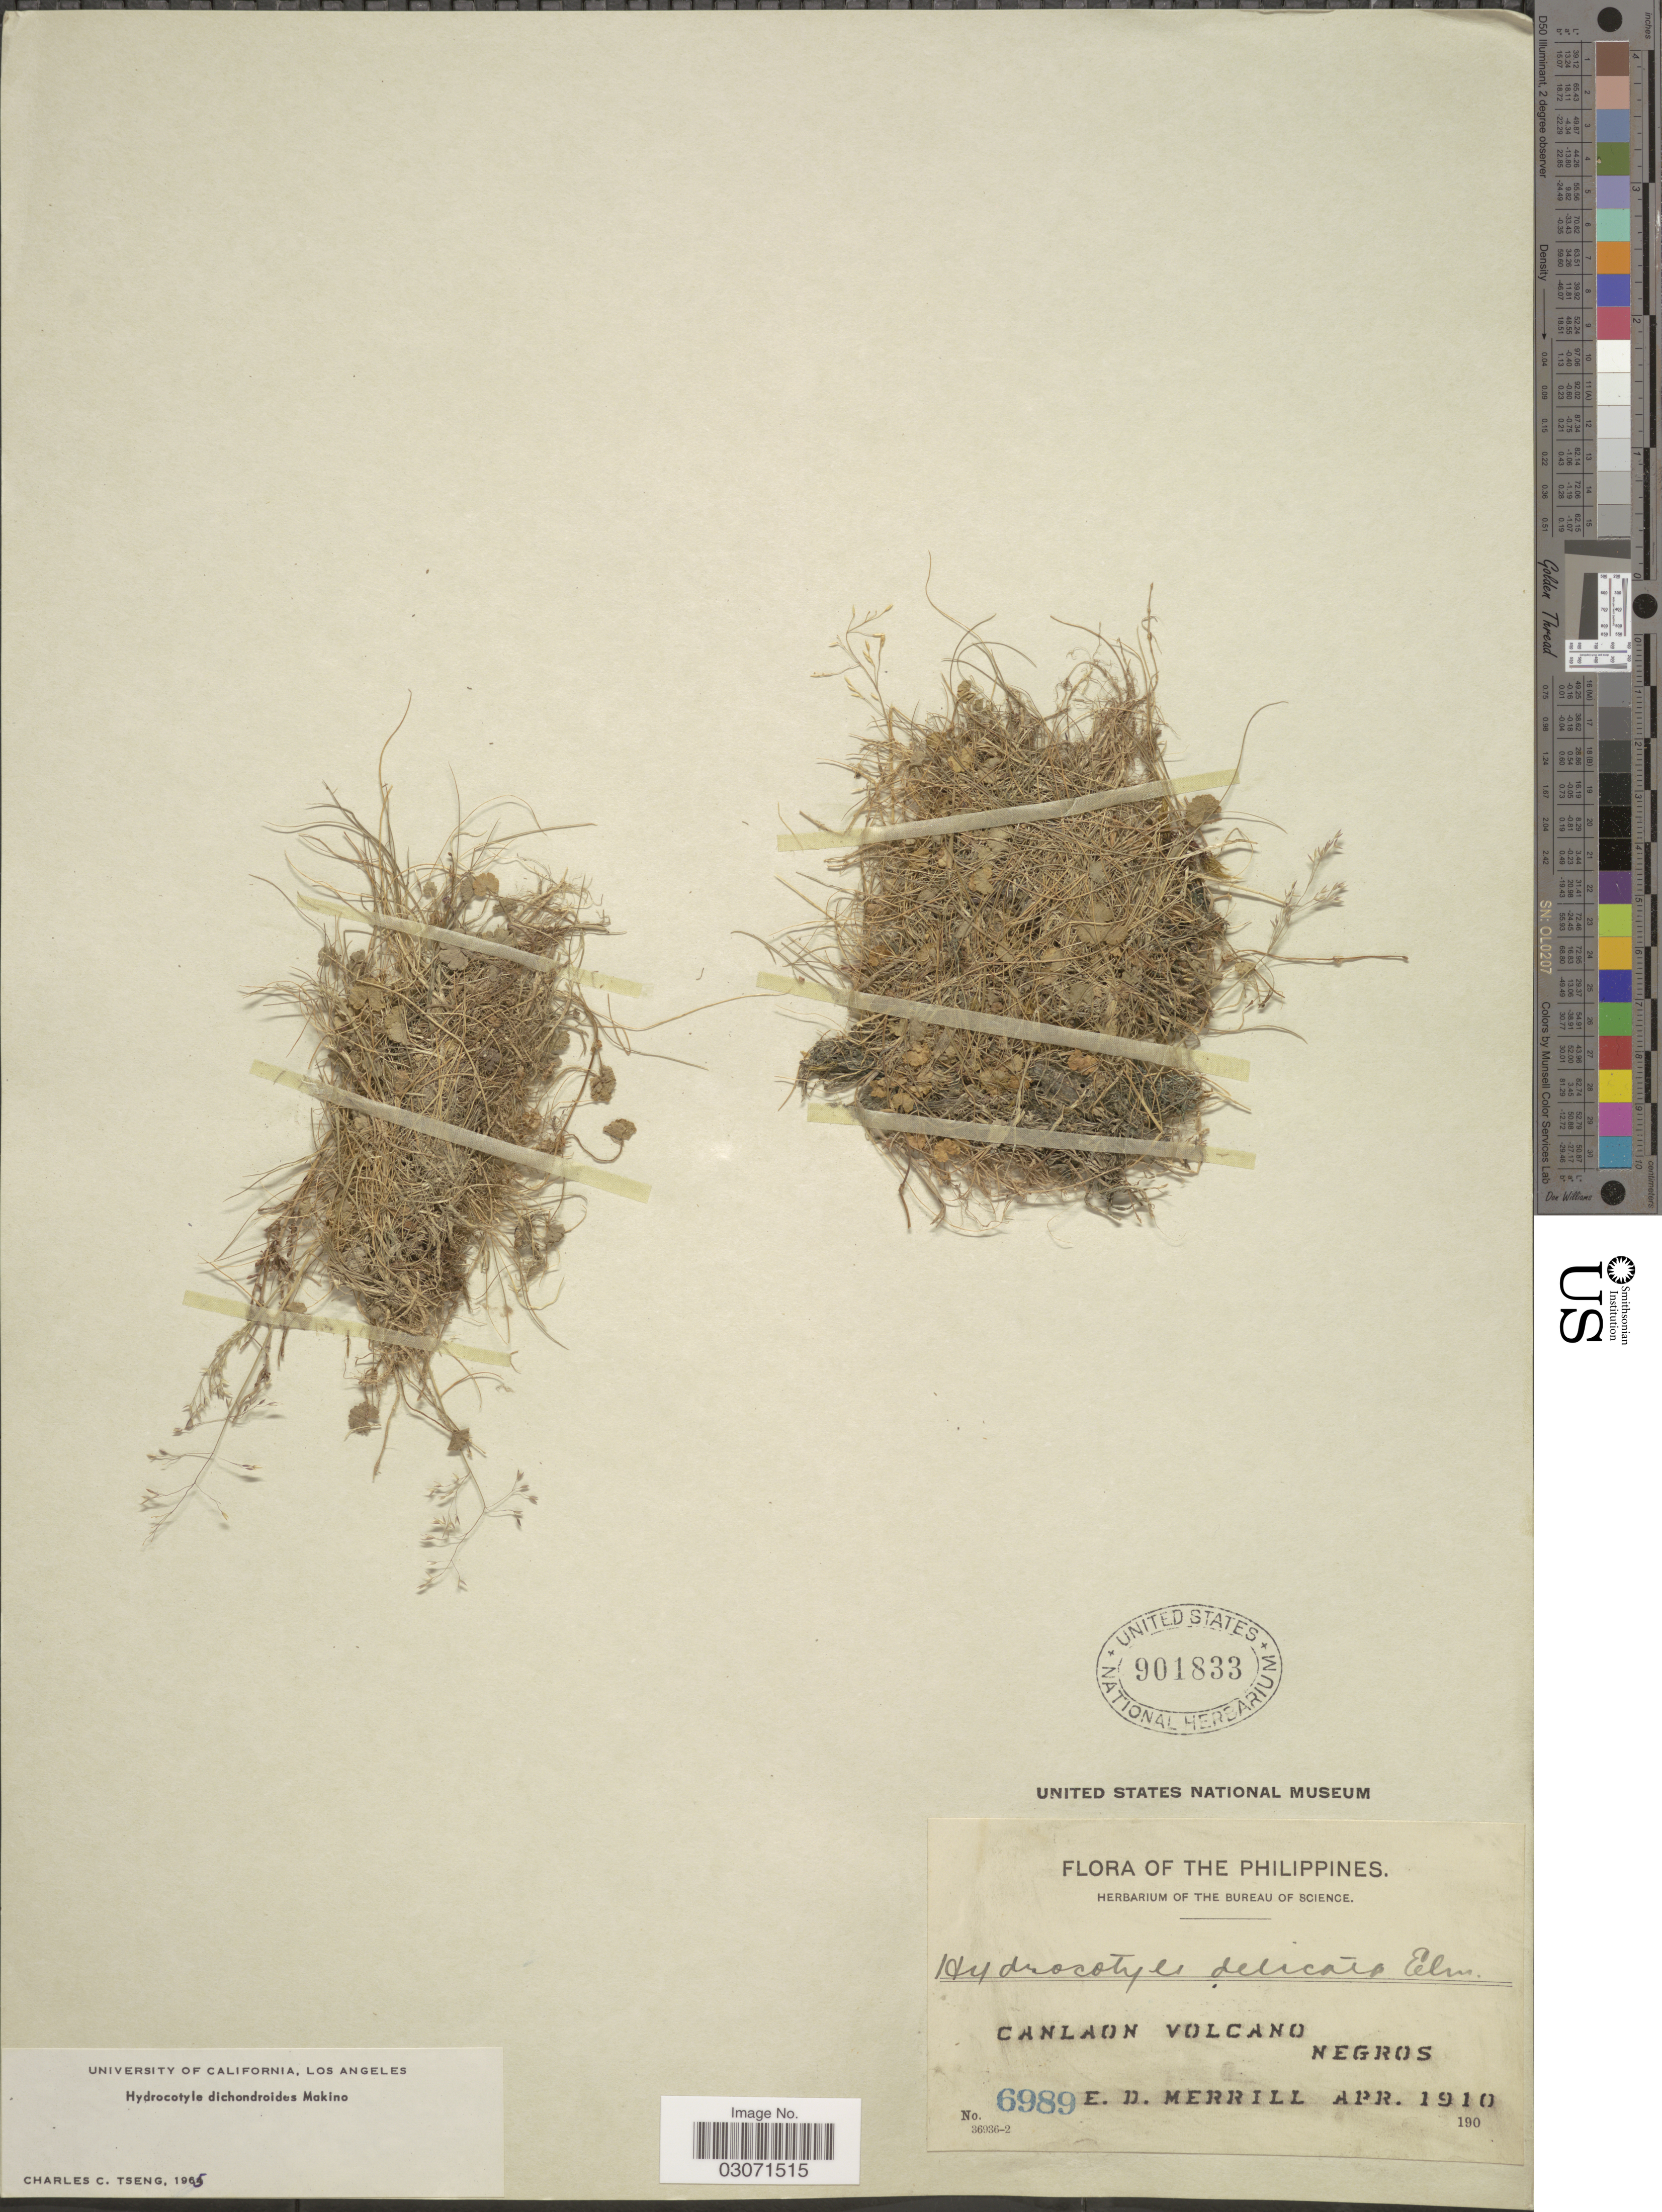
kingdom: Plantae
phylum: Tracheophyta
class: Magnoliopsida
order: Apiales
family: Araliaceae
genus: Hydrocotyle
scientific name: Hydrocotyle dichondroides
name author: Makino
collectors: E. D. Merrill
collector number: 6989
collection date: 1910-04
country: Philippines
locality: Canlaon Volcano. Negros.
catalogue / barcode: US 901833